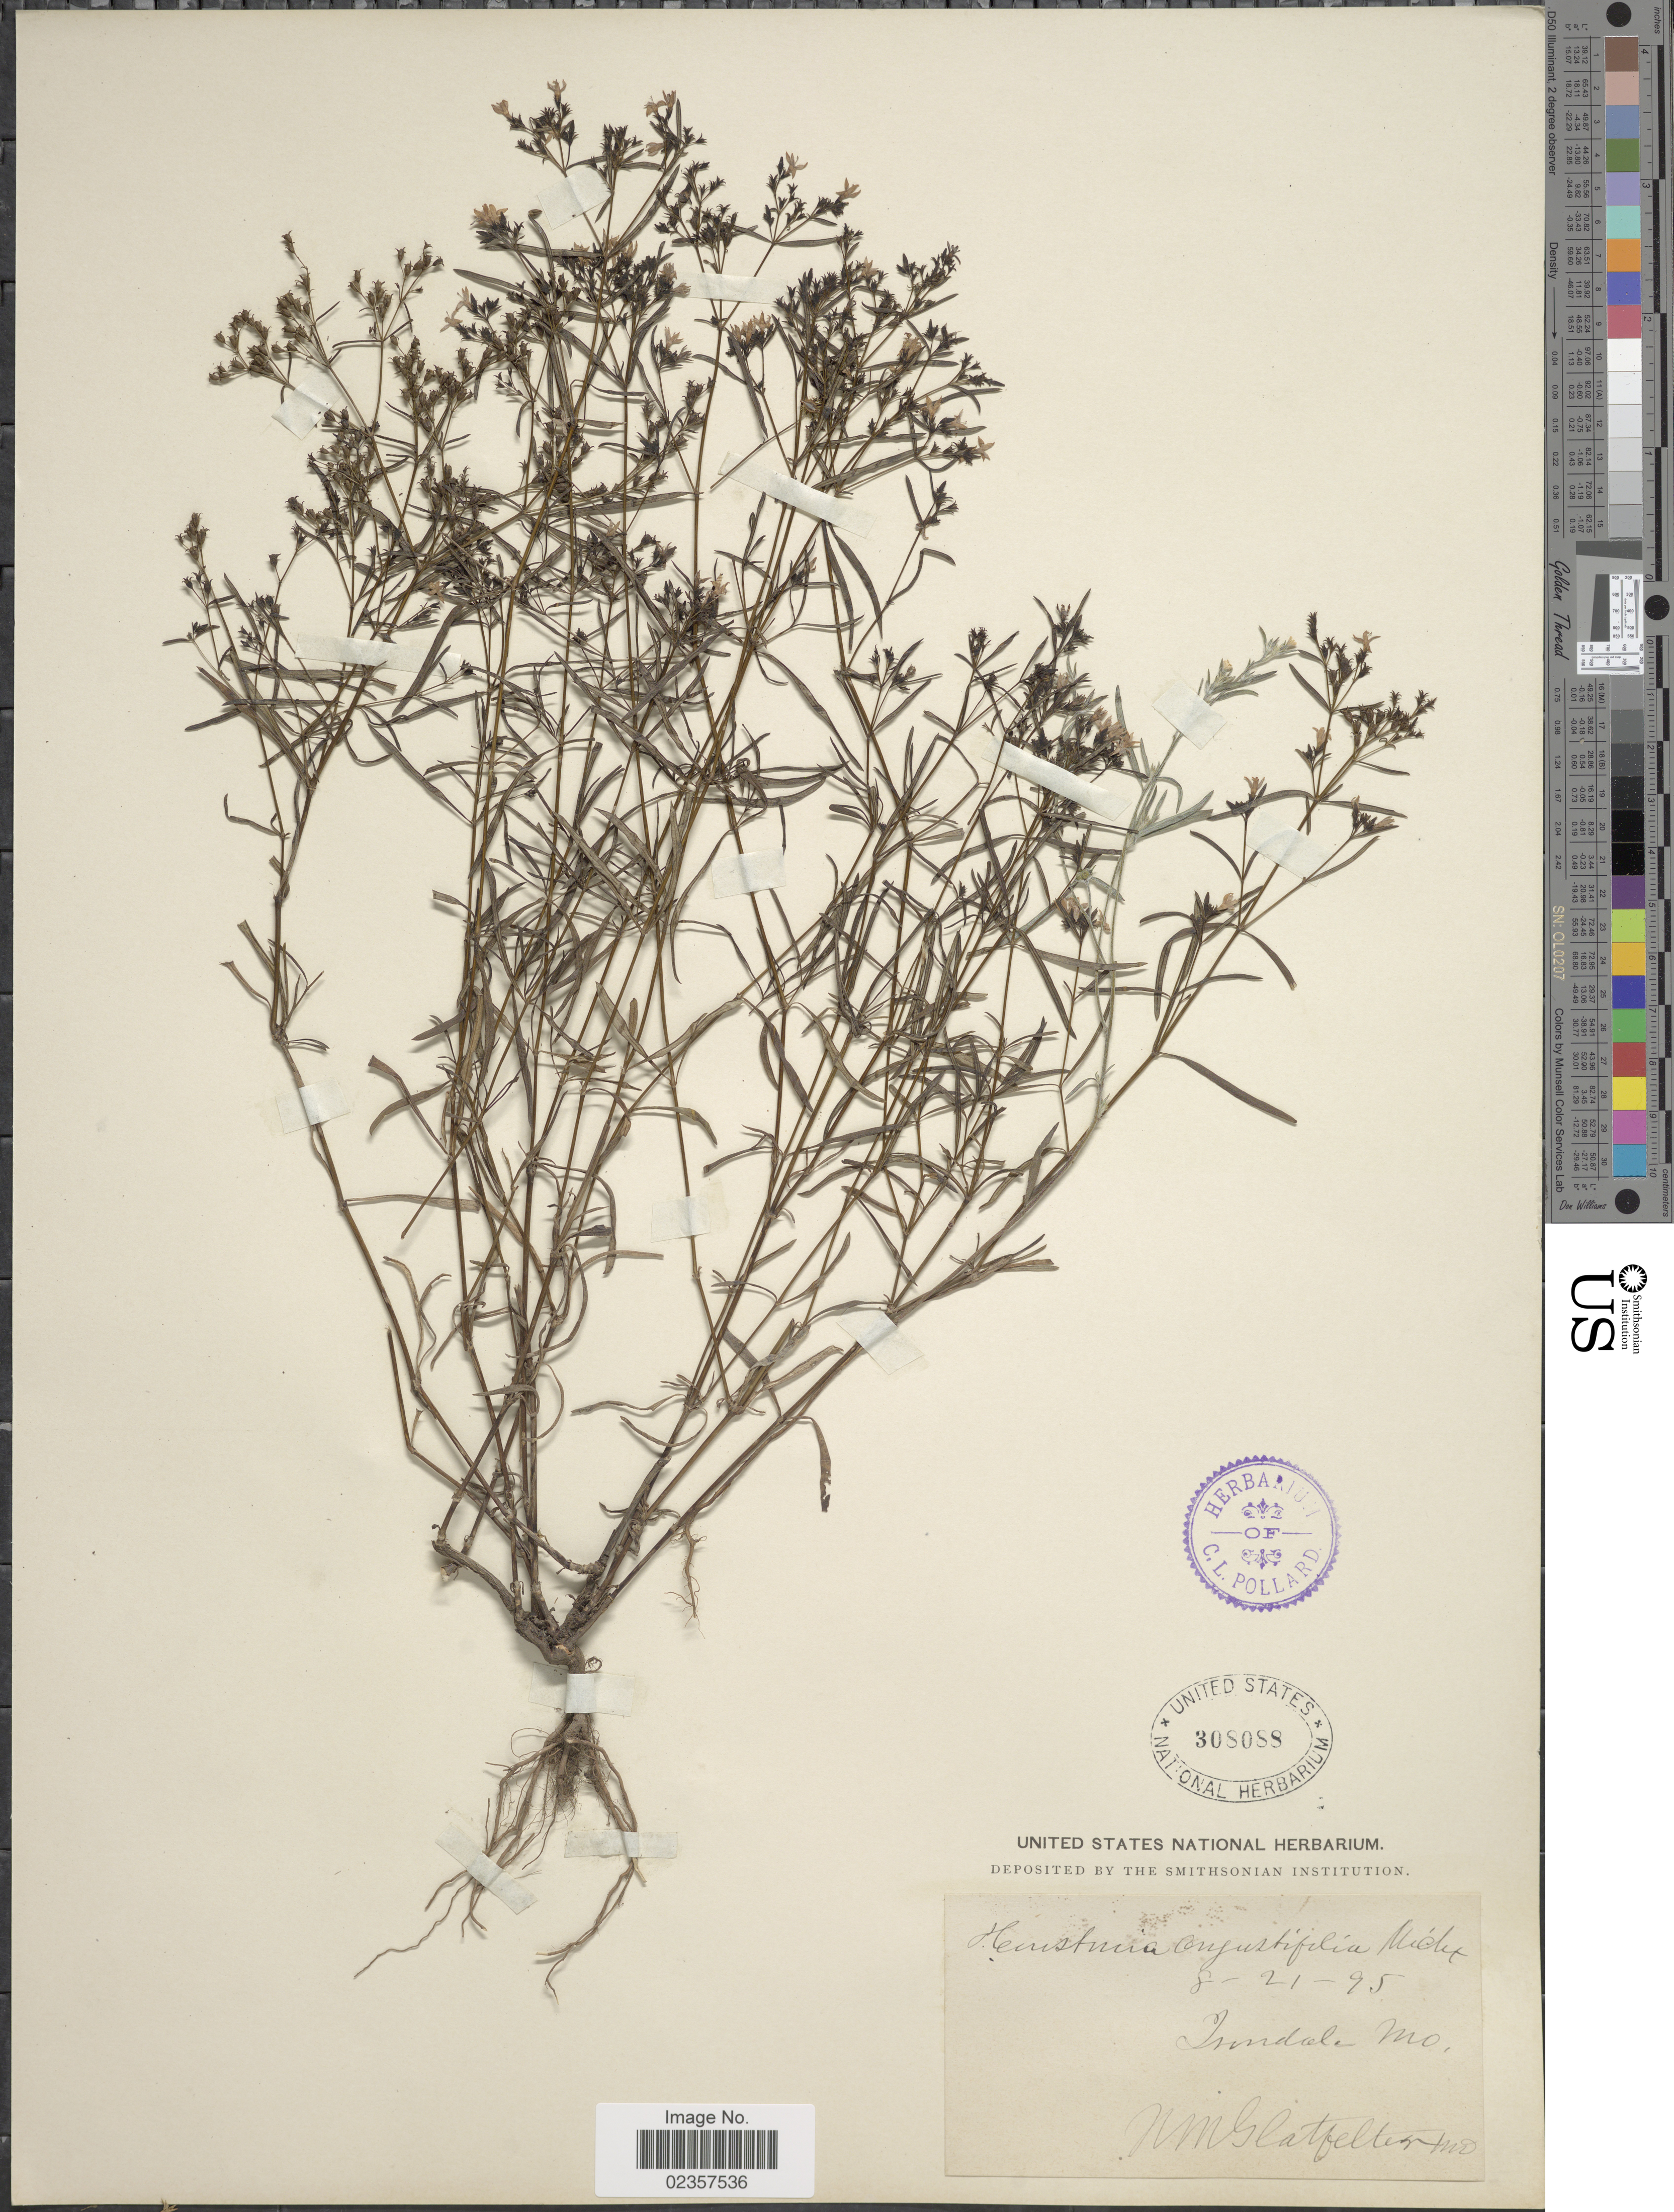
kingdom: Plantae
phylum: Tracheophyta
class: Magnoliopsida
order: Gentianales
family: Rubiaceae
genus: Houstonia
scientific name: Houstonia nigricans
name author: (Lam.) Fernald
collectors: N. M. Glatfelter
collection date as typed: Transcribed d/m/y: 21/8/95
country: United States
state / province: Missouri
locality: Irondale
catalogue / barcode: US 308088